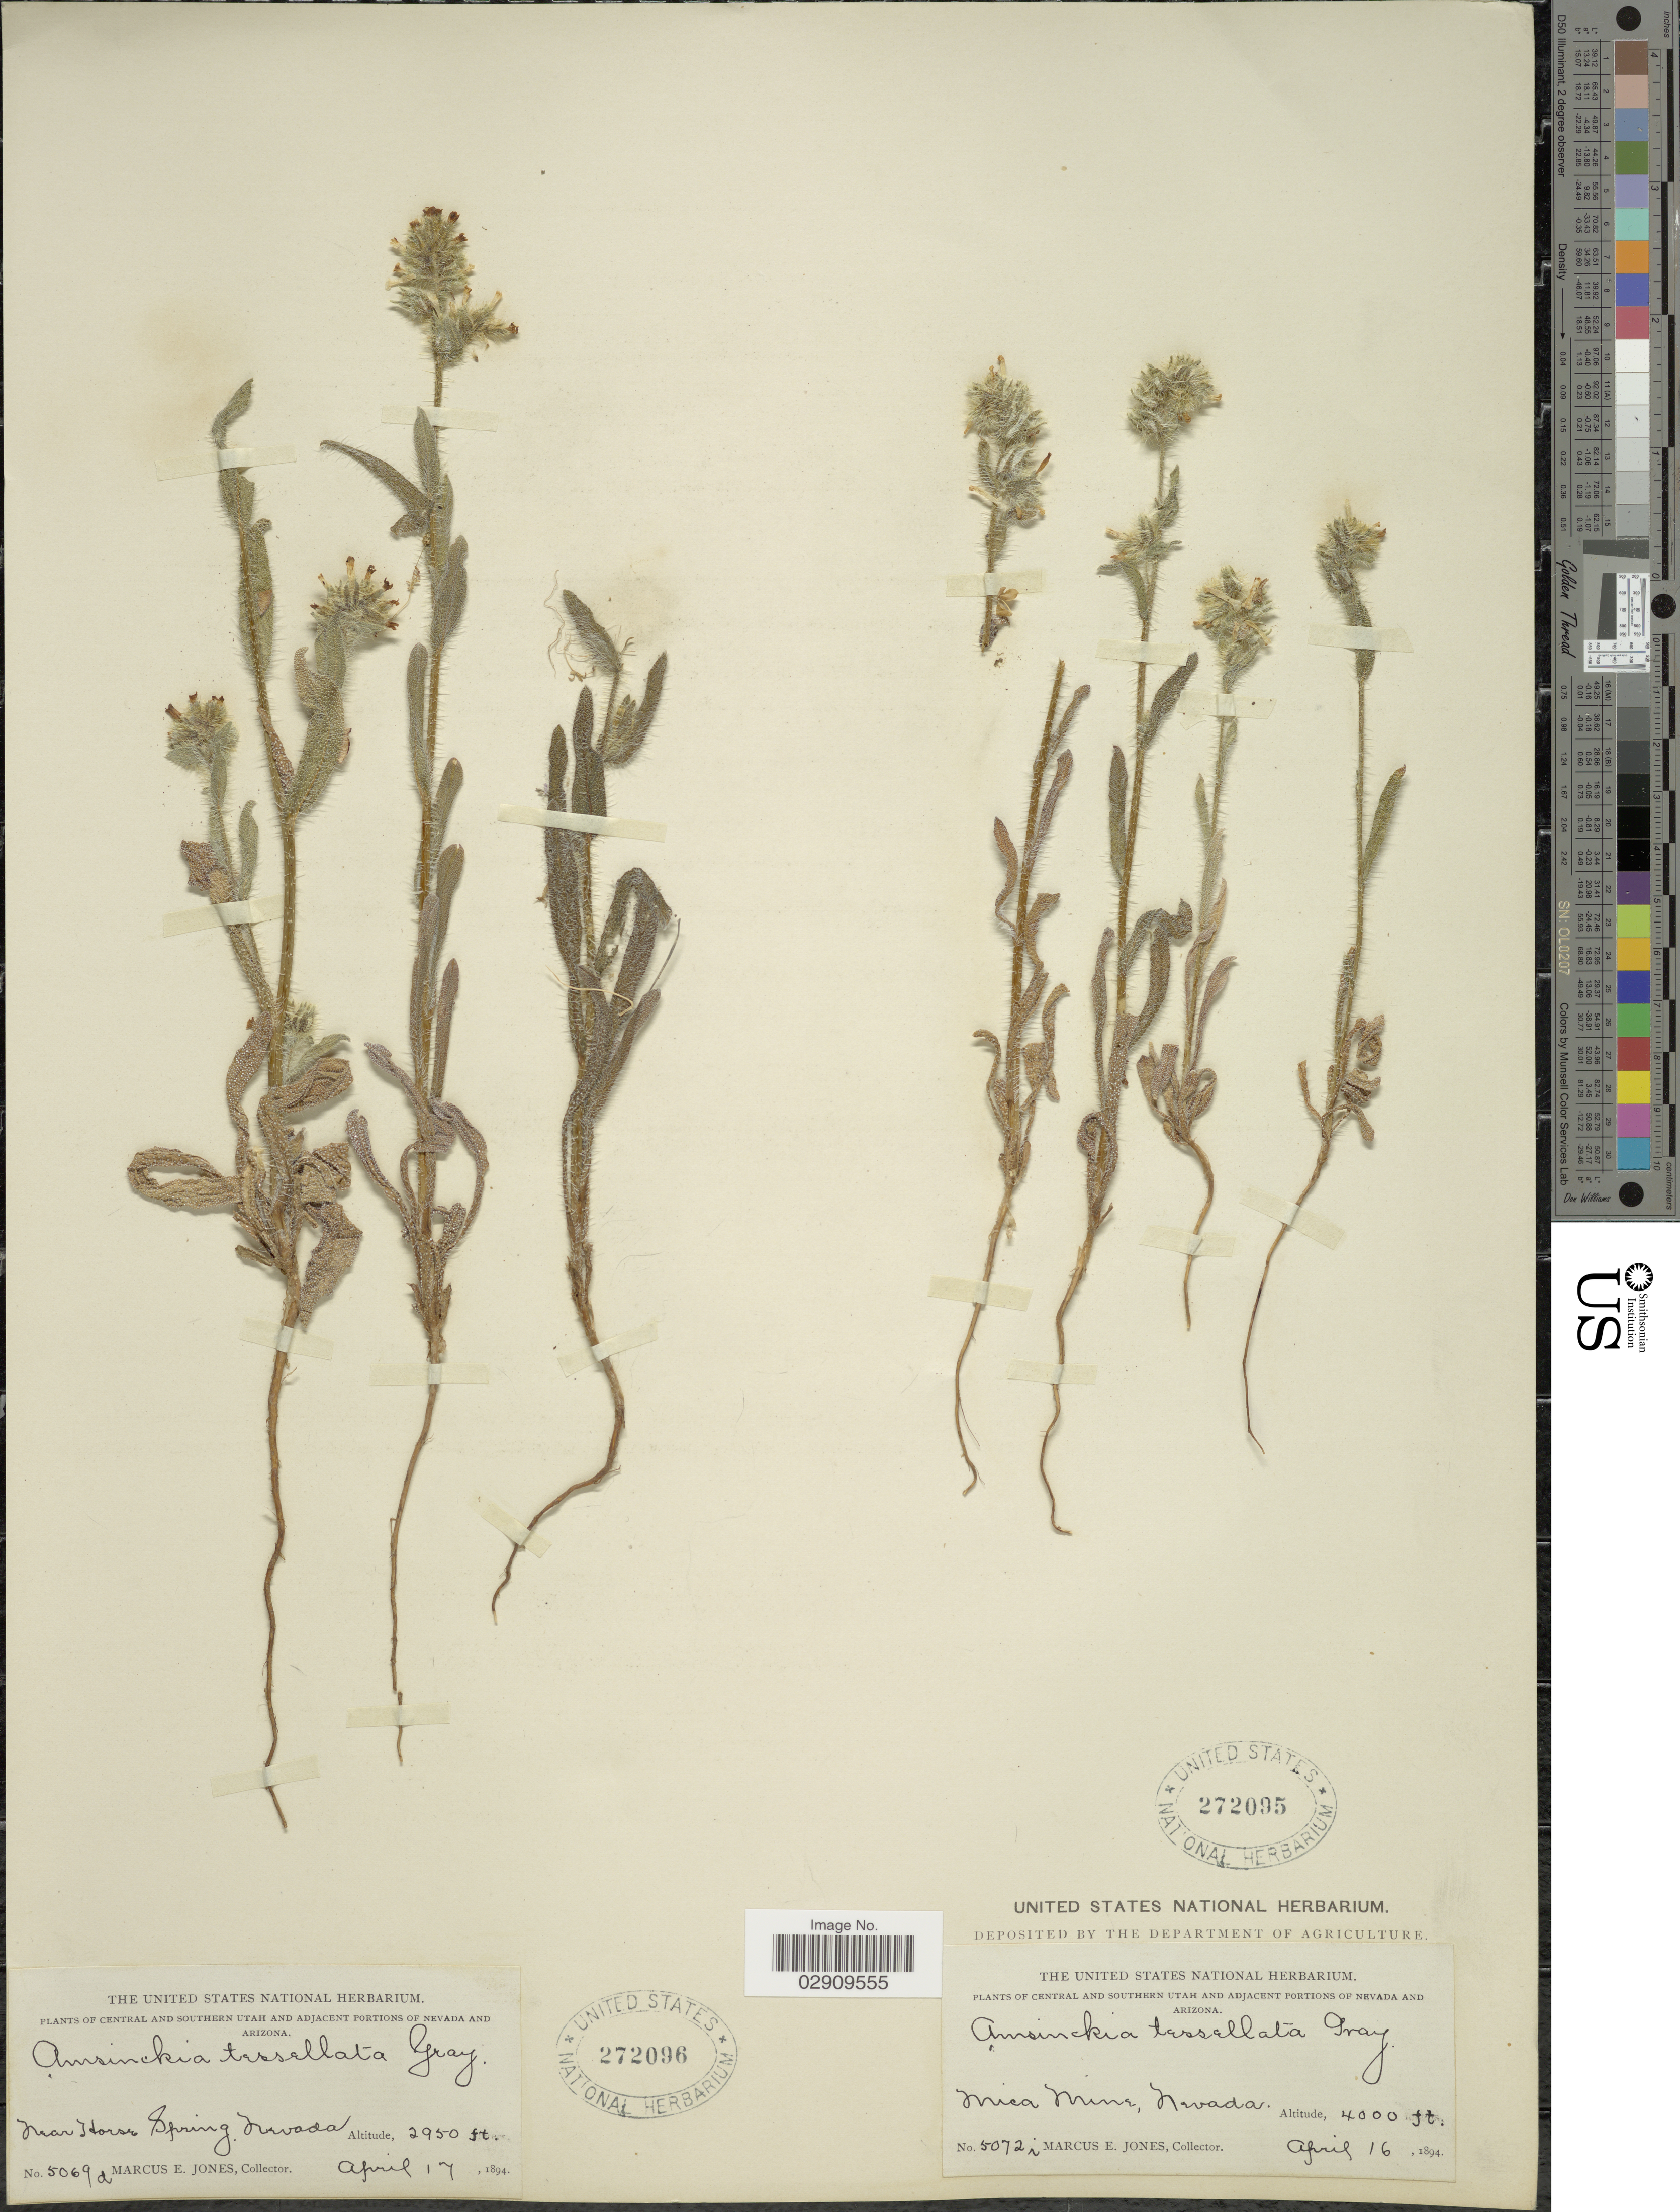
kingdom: Plantae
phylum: Tracheophyta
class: Magnoliopsida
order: Boraginales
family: Boraginaceae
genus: Amsinckia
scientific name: Amsinckia tessellata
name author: A. Gray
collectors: M. E. Jones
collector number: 5069a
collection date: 1894-04-17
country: United States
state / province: Nevada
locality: Near Horse Spring.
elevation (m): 899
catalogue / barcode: US 272096-2